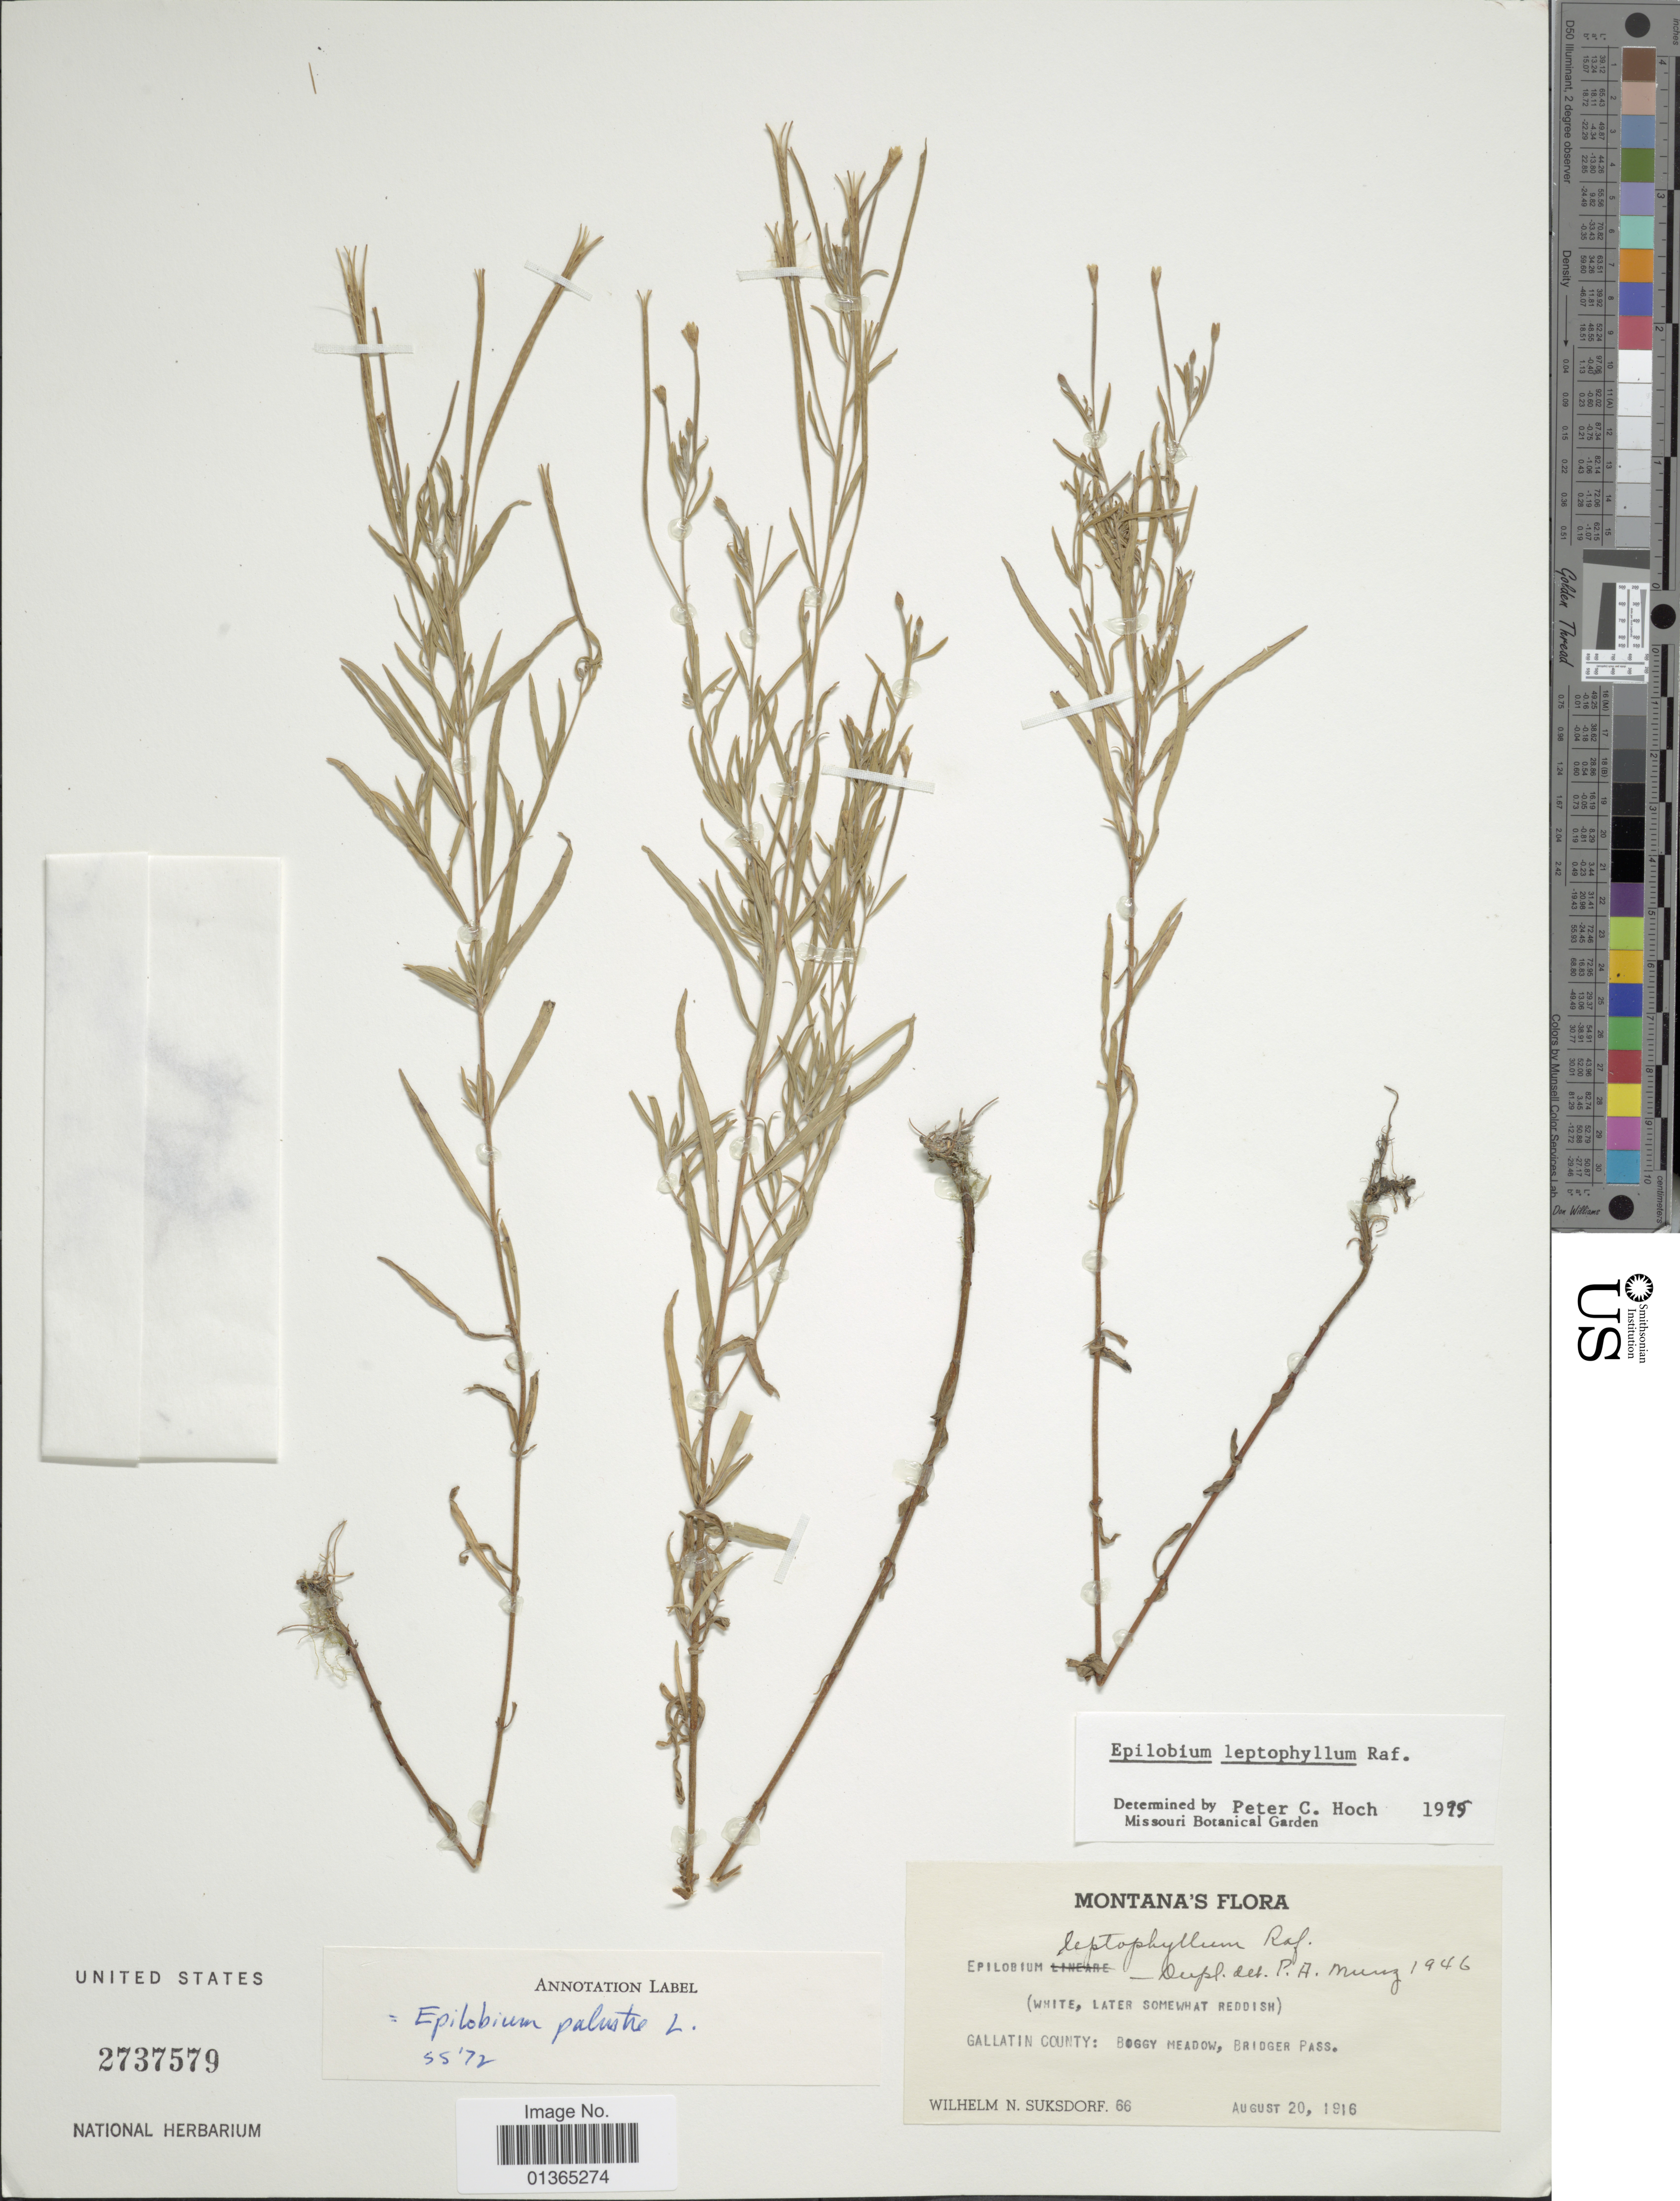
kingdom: Plantae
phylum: Tracheophyta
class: Magnoliopsida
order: Myrtales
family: Onagraceae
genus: Epilobium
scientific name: Epilobium leptophyllum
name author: Raf.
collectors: W. N. Suksdorf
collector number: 66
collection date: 1916-08-20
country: United States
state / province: Montana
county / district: Gallatin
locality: Boggy Meadow, Bridger Pass.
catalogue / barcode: US 2737579